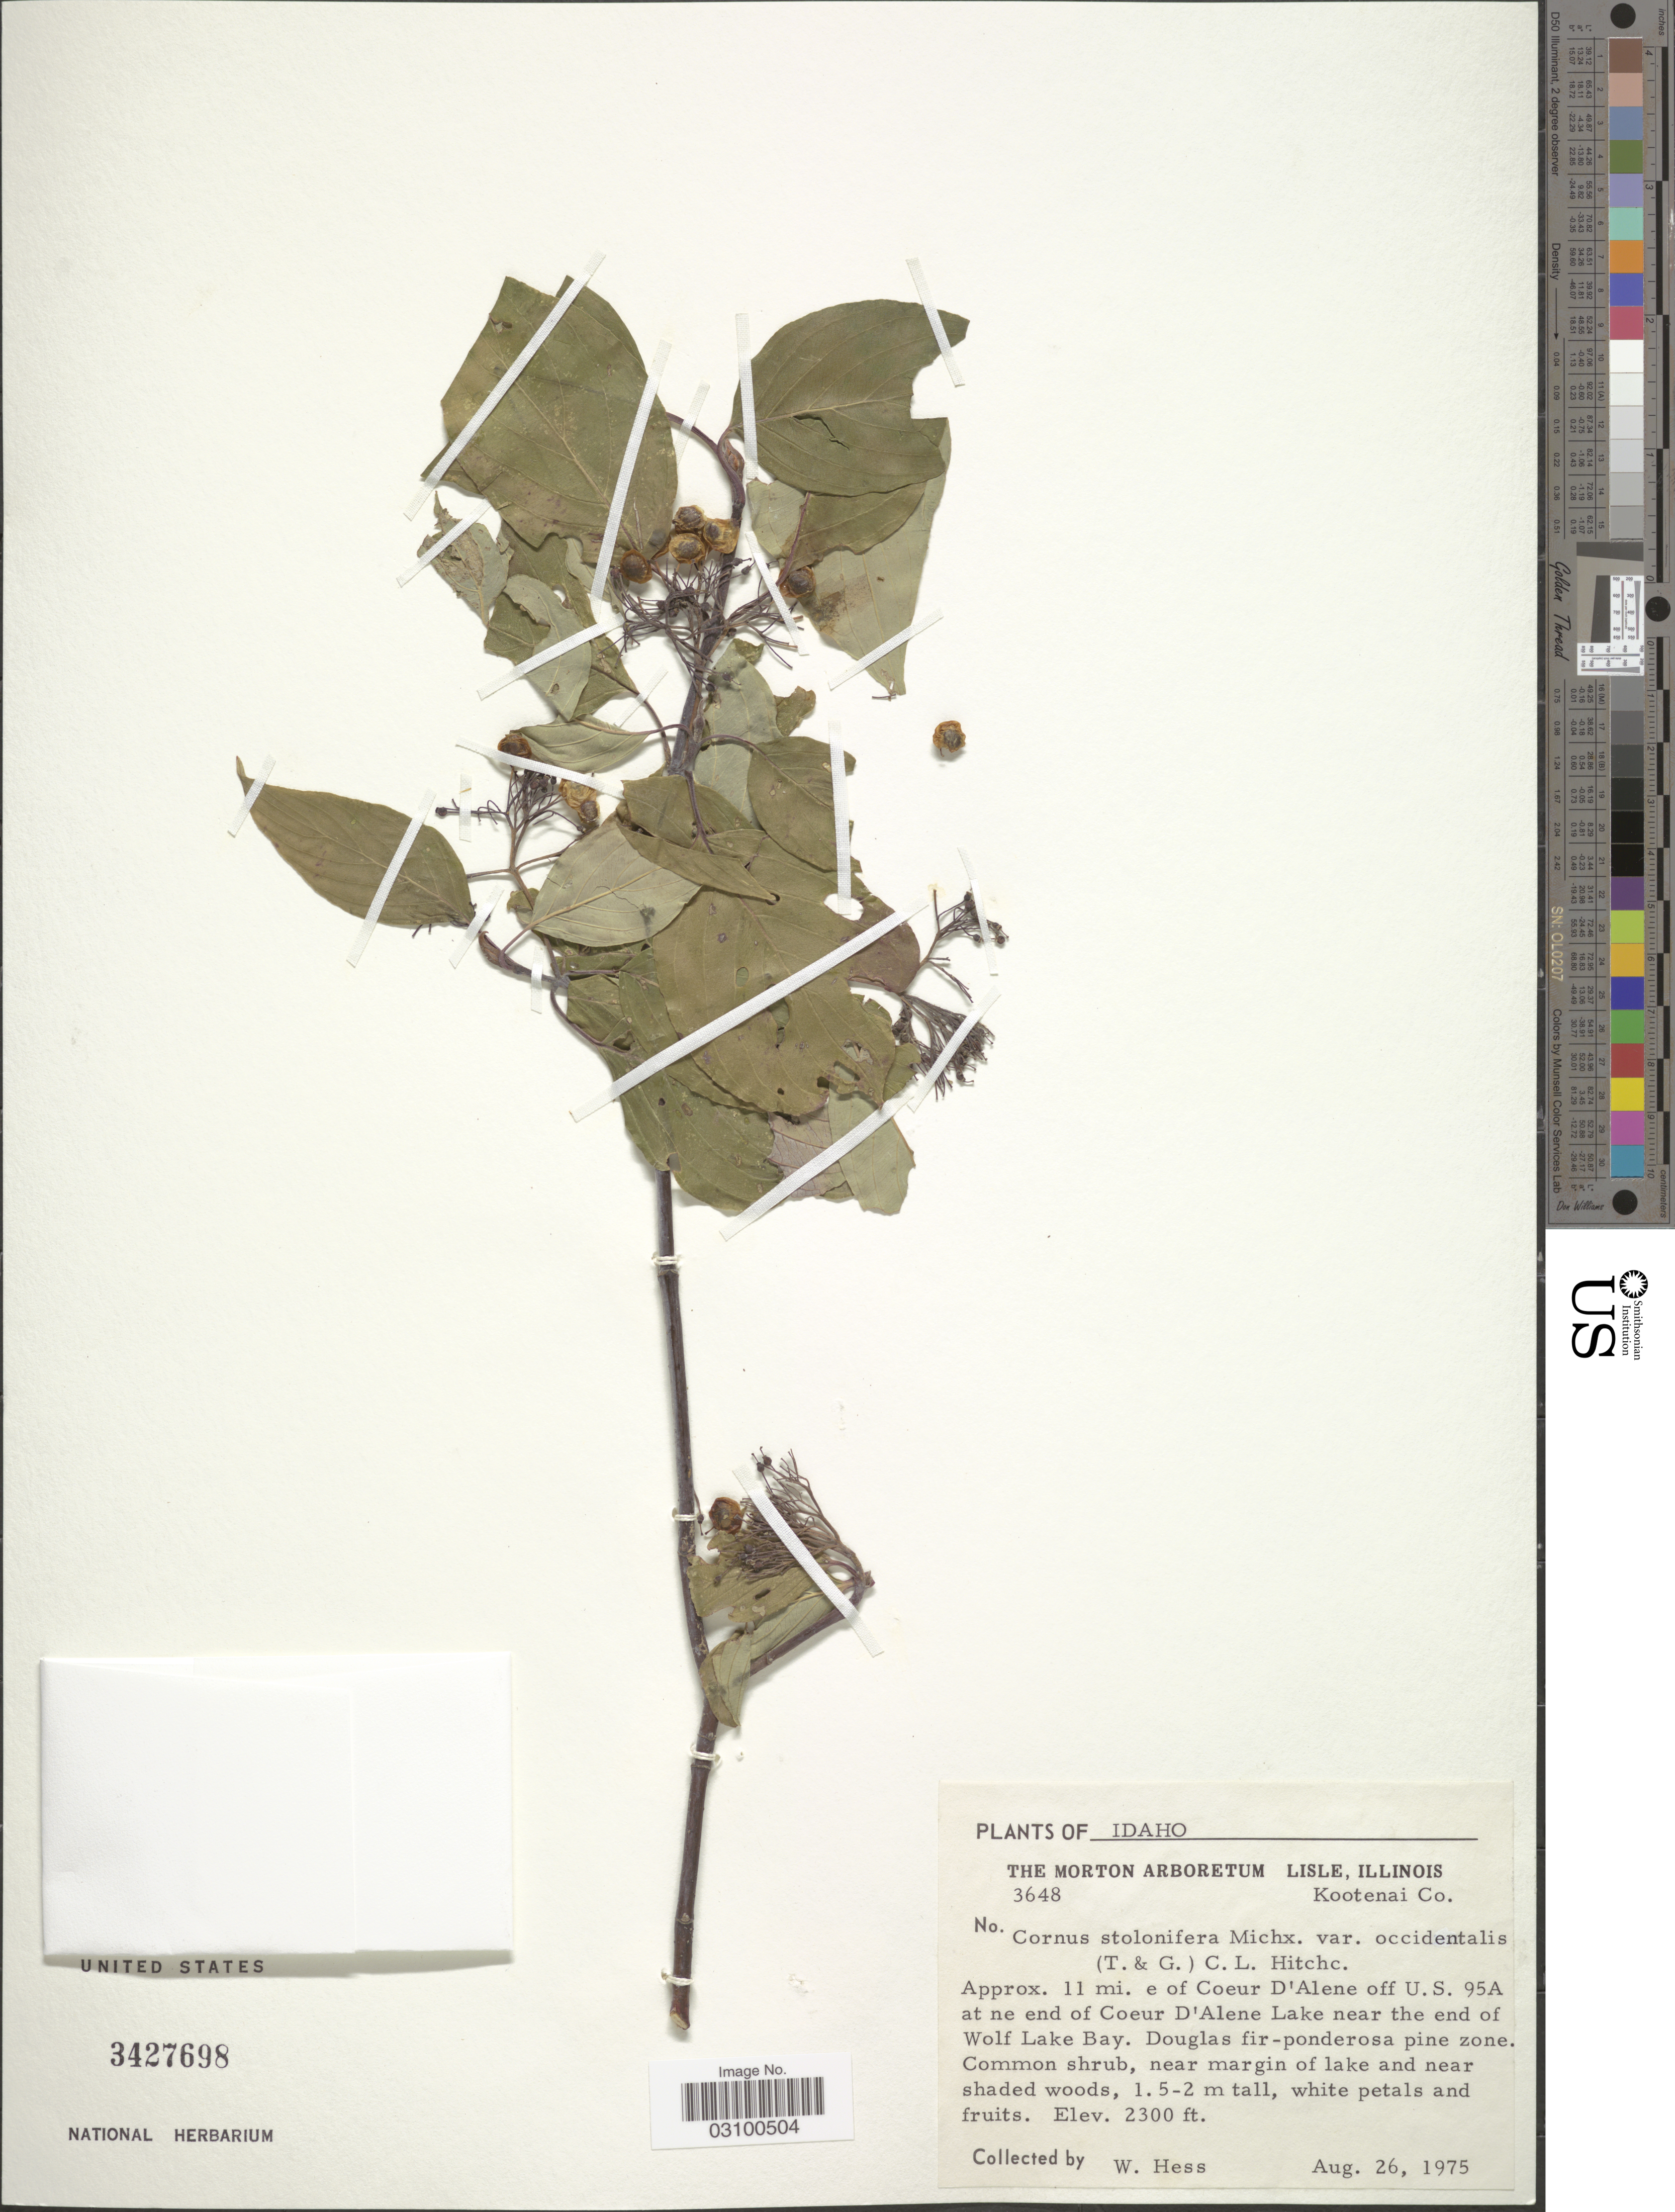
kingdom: Plantae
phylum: Tracheophyta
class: Magnoliopsida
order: Cornales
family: Cornaceae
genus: Cornus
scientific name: Cornus sericea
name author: L.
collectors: W. Hess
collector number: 3648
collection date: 1975-08-26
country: United States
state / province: Idaho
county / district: Kootenai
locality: Aprrox. 11 mi. E of Coeur D'Alene off U.S. 95A at NE end of Coeur D'Alene Lake near the end of Wolf Lake Bay.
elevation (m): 701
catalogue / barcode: US 3427698